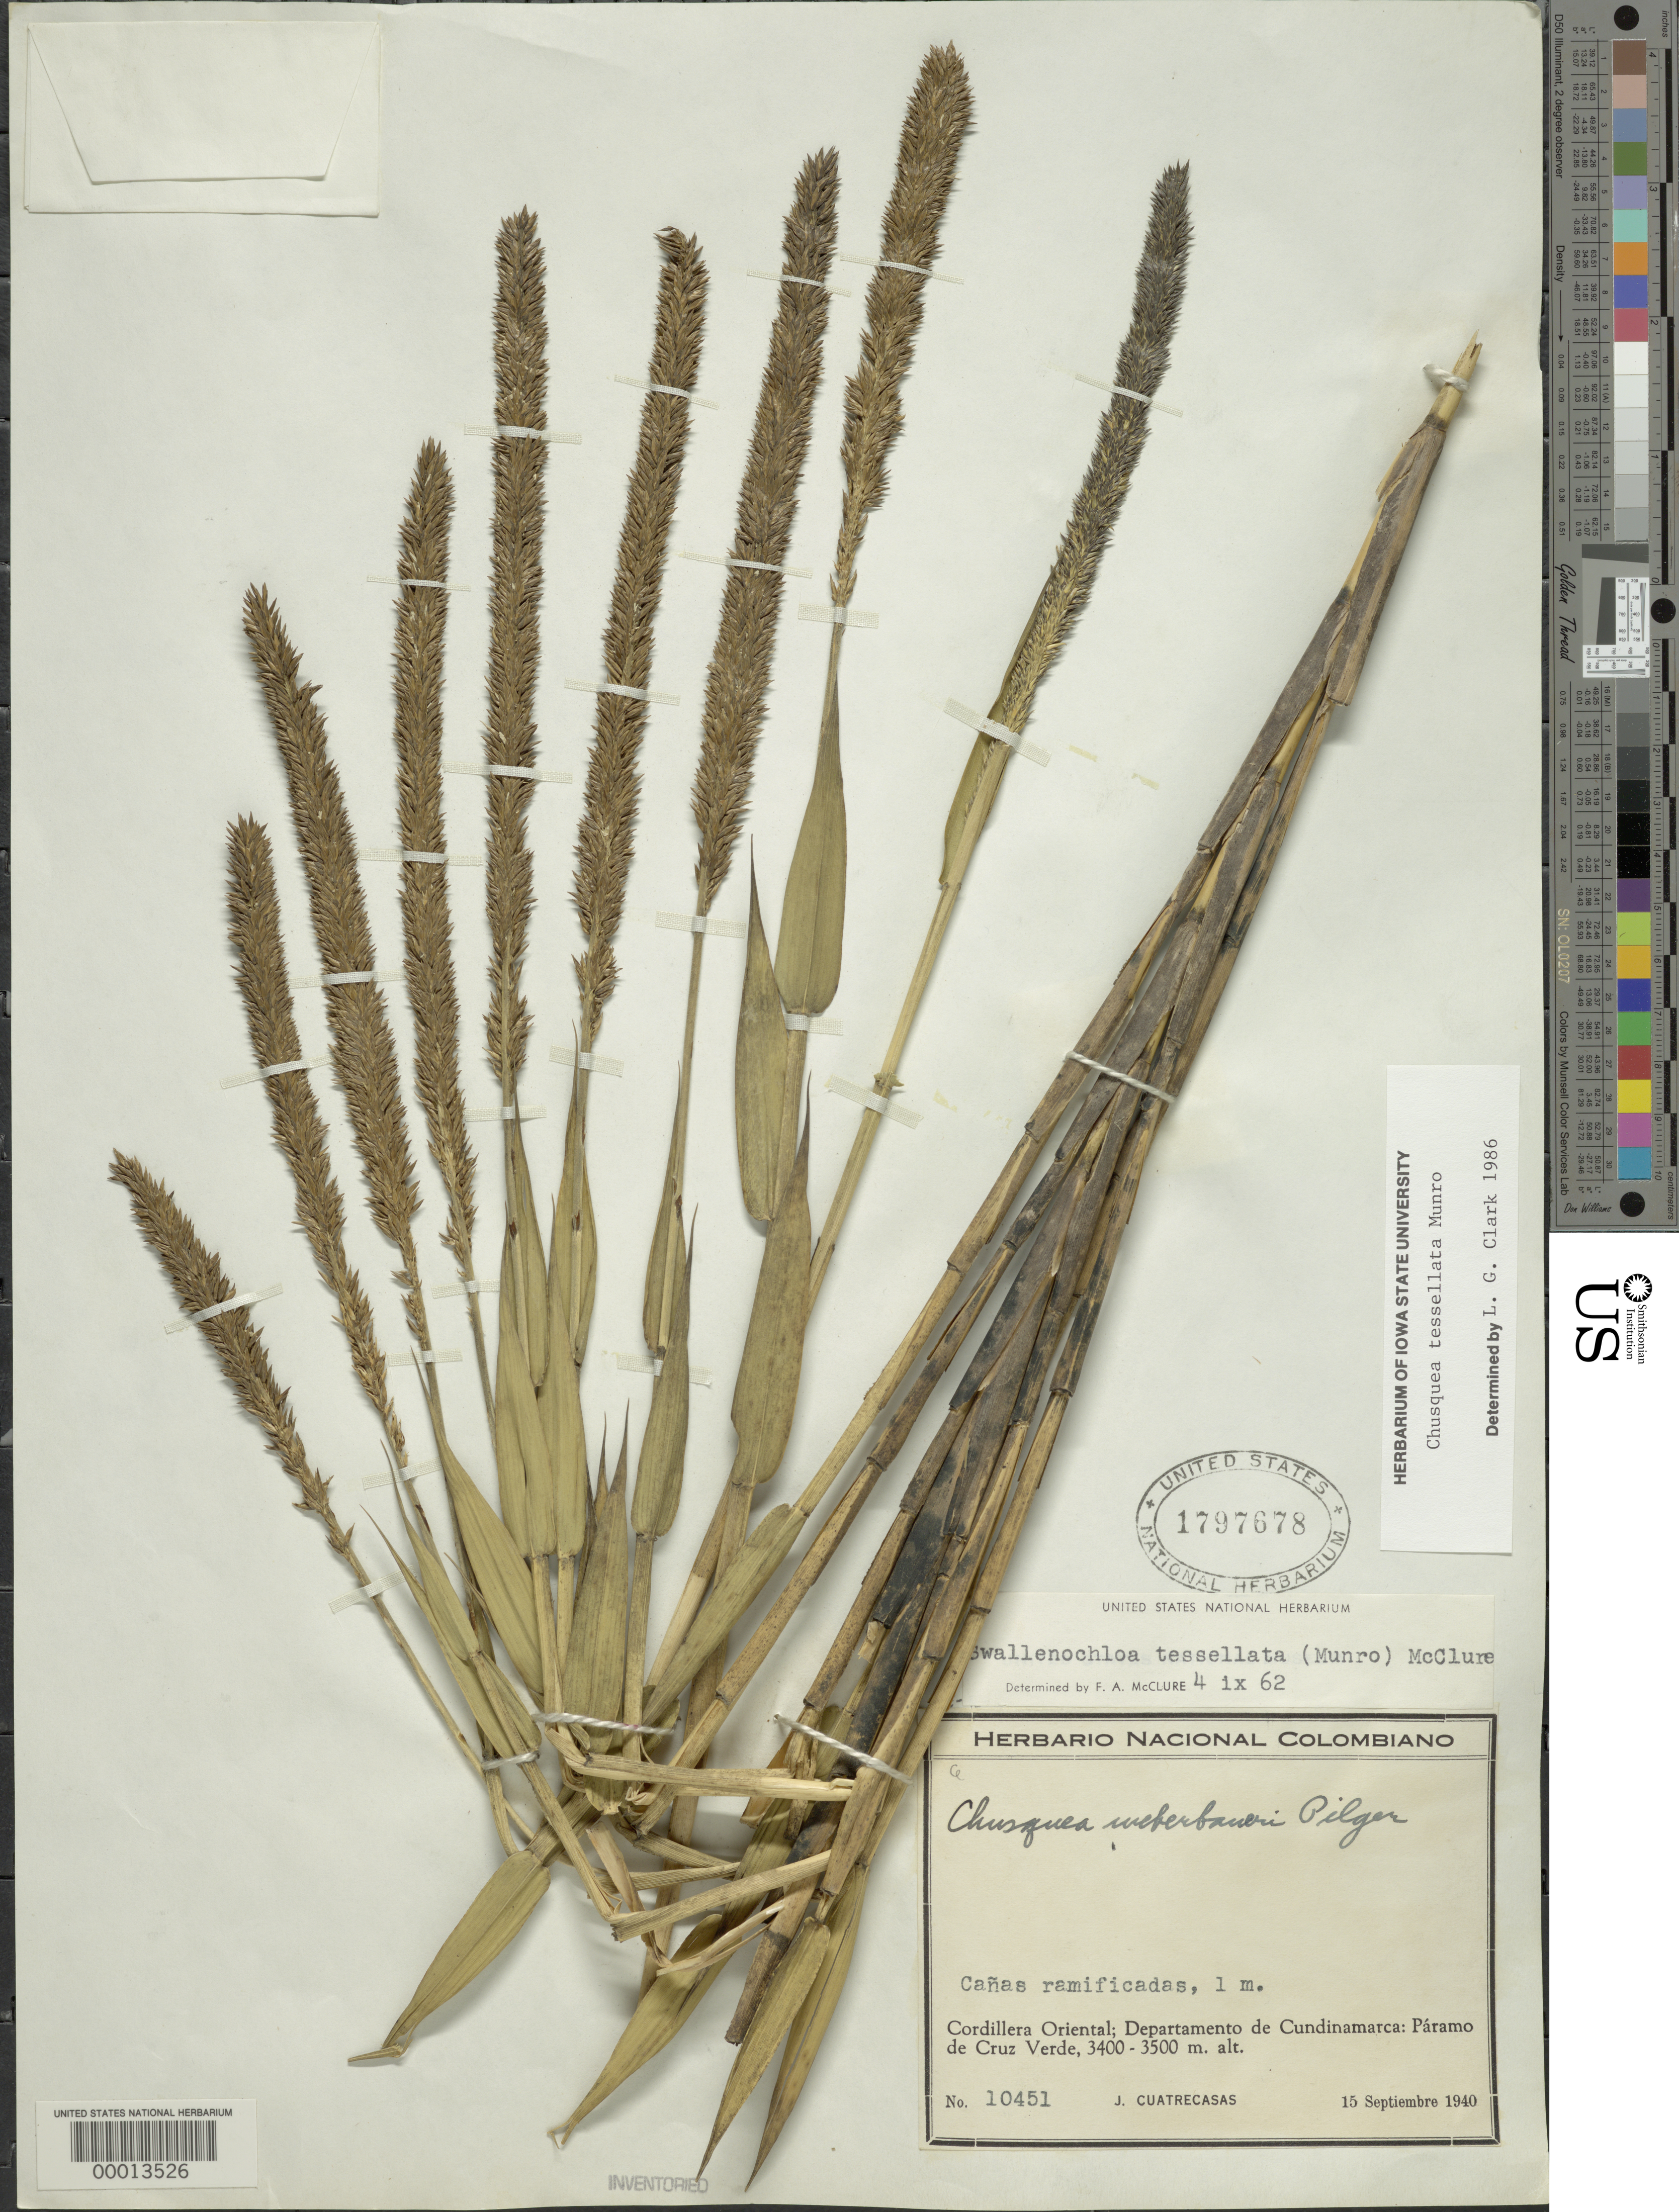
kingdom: Plantae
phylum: Tracheophyta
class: Liliopsida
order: Poales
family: Poaceae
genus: Chusquea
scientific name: Chusquea tessellata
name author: Munro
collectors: J. Cuatrecasas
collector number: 10451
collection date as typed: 15 Sep 1940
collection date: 1940-09-15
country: Colombia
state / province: Cundinamarca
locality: Paramo de Cruz Verde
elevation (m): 3400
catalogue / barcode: US 1797678